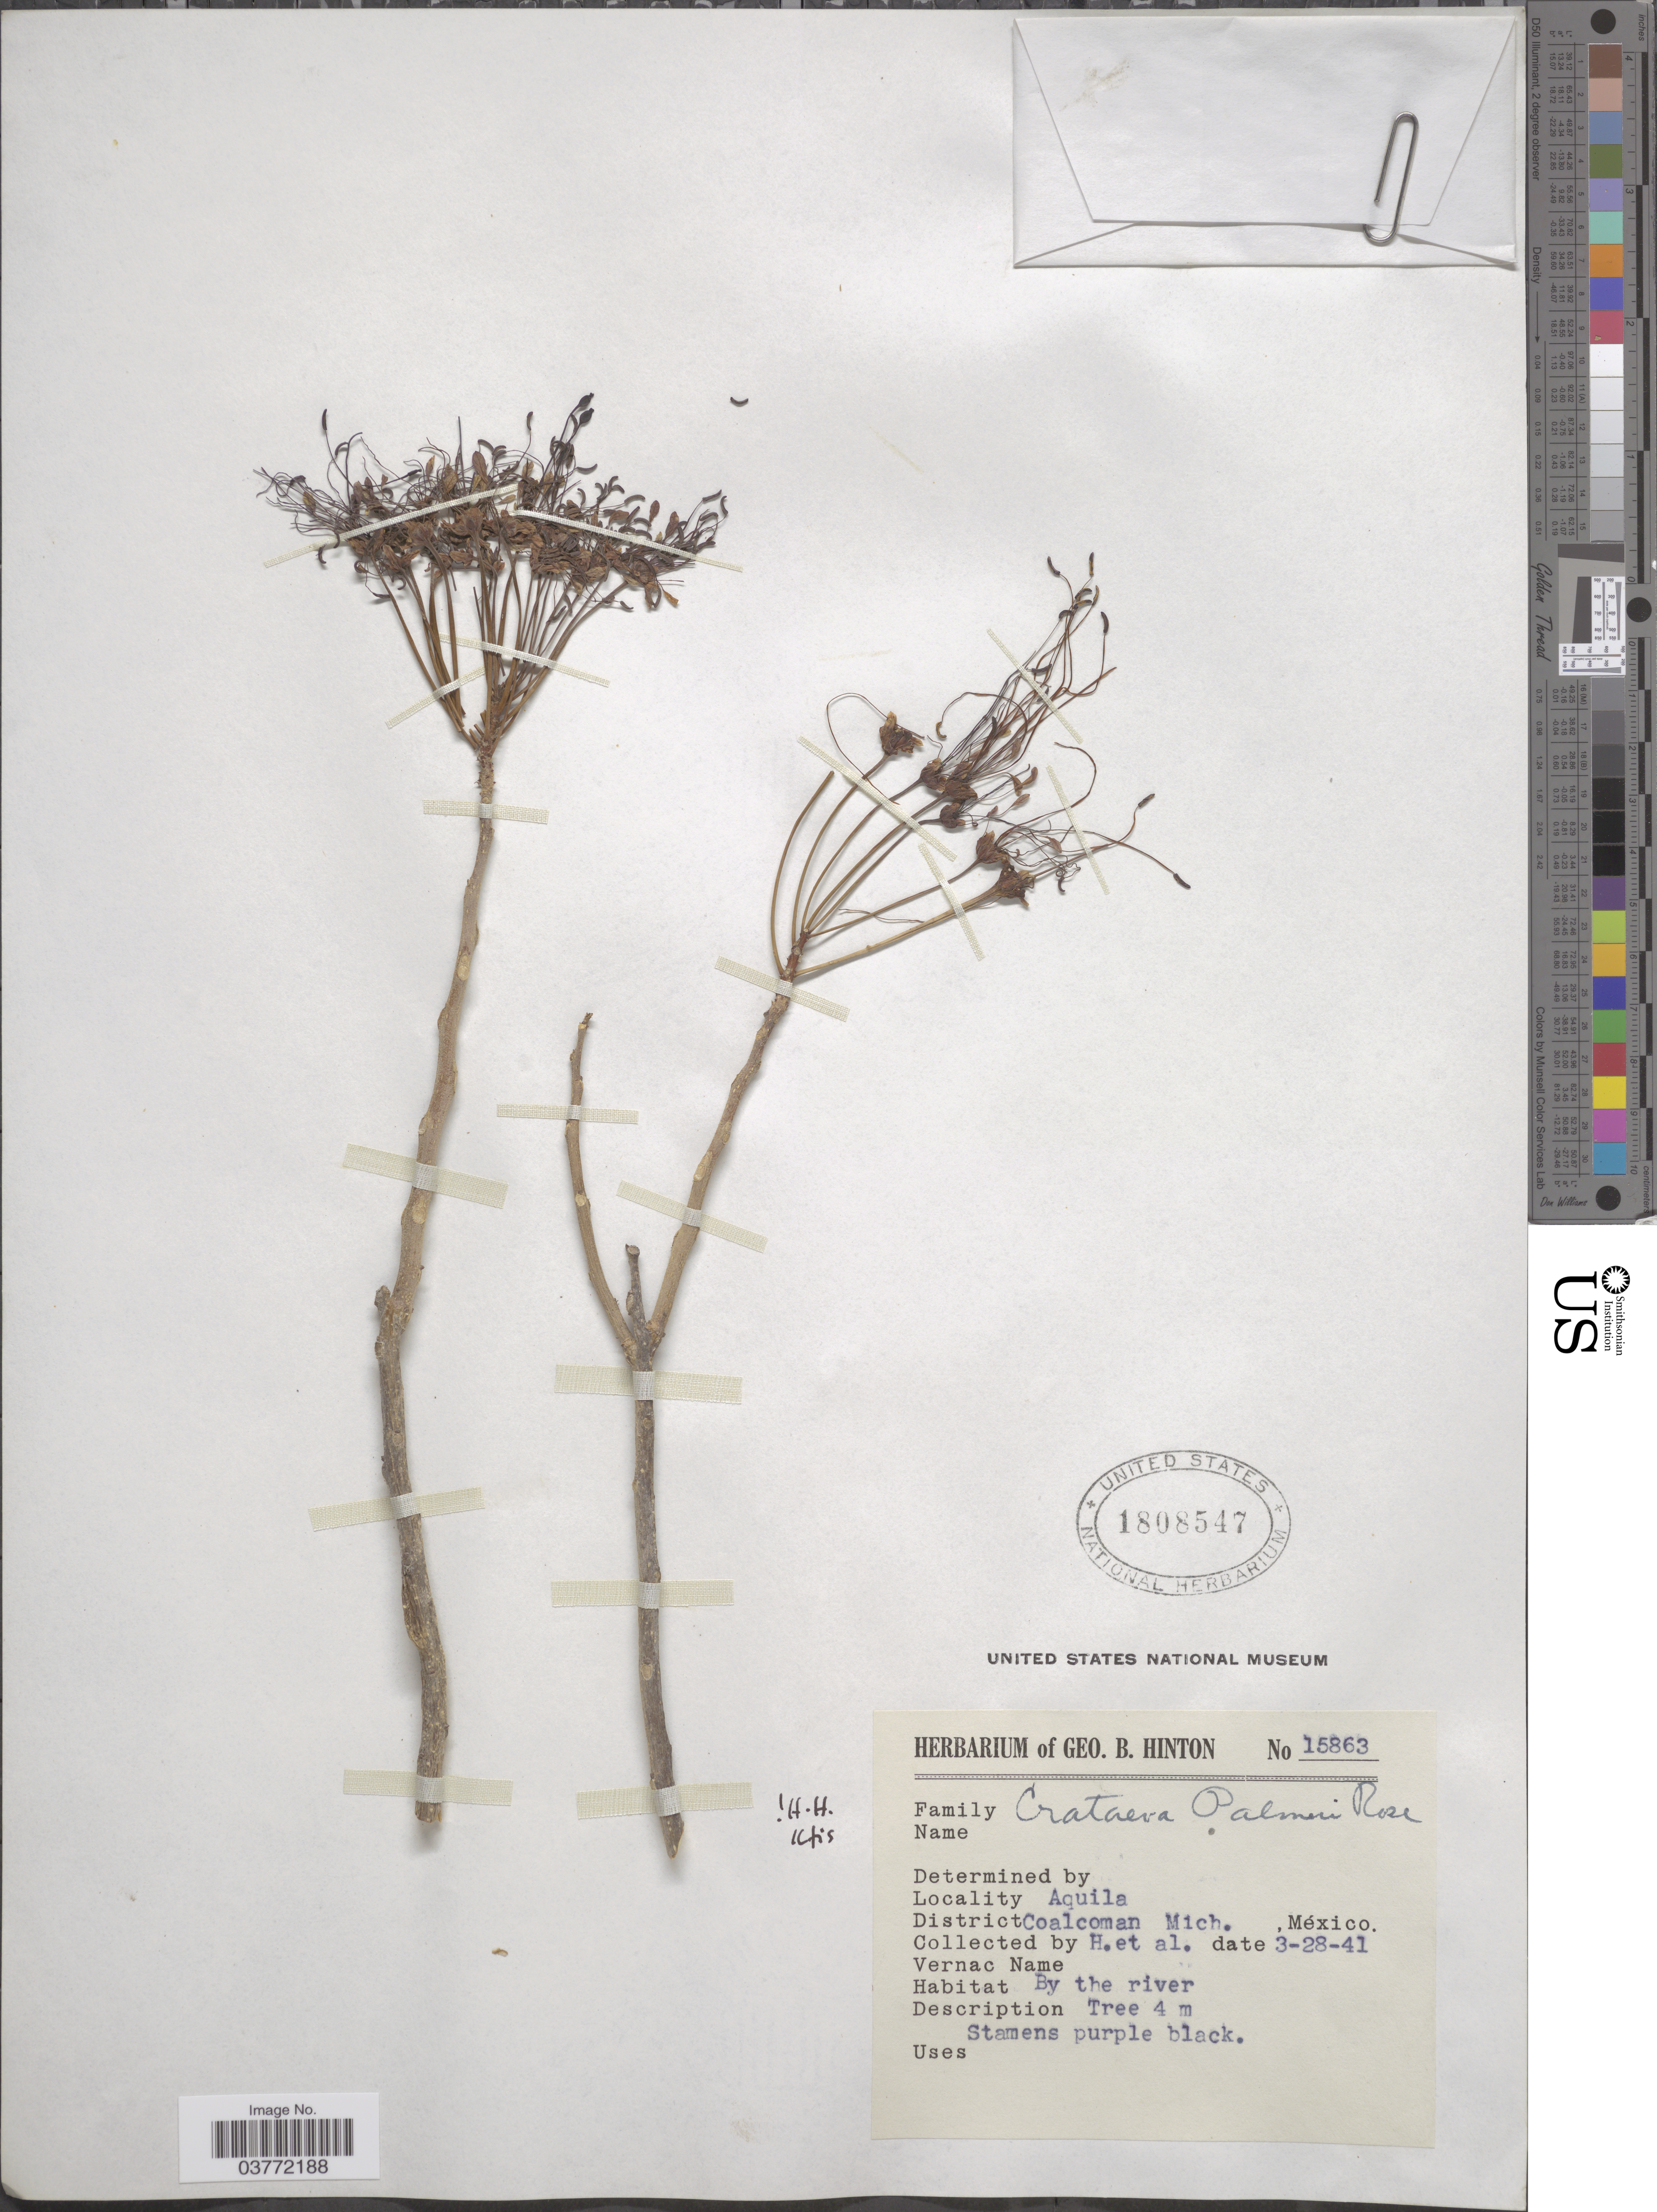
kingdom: Plantae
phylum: Tracheophyta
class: Magnoliopsida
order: Brassicales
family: Capparaceae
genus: Crateva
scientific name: Crateva palmeri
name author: Rose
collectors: G. B. Hinton & et al.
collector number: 15863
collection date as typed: Transcribed d/m/y: 28/3/41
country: Mexico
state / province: Michoacán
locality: Aquila. District Coalcoman Mich.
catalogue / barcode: US 1808547